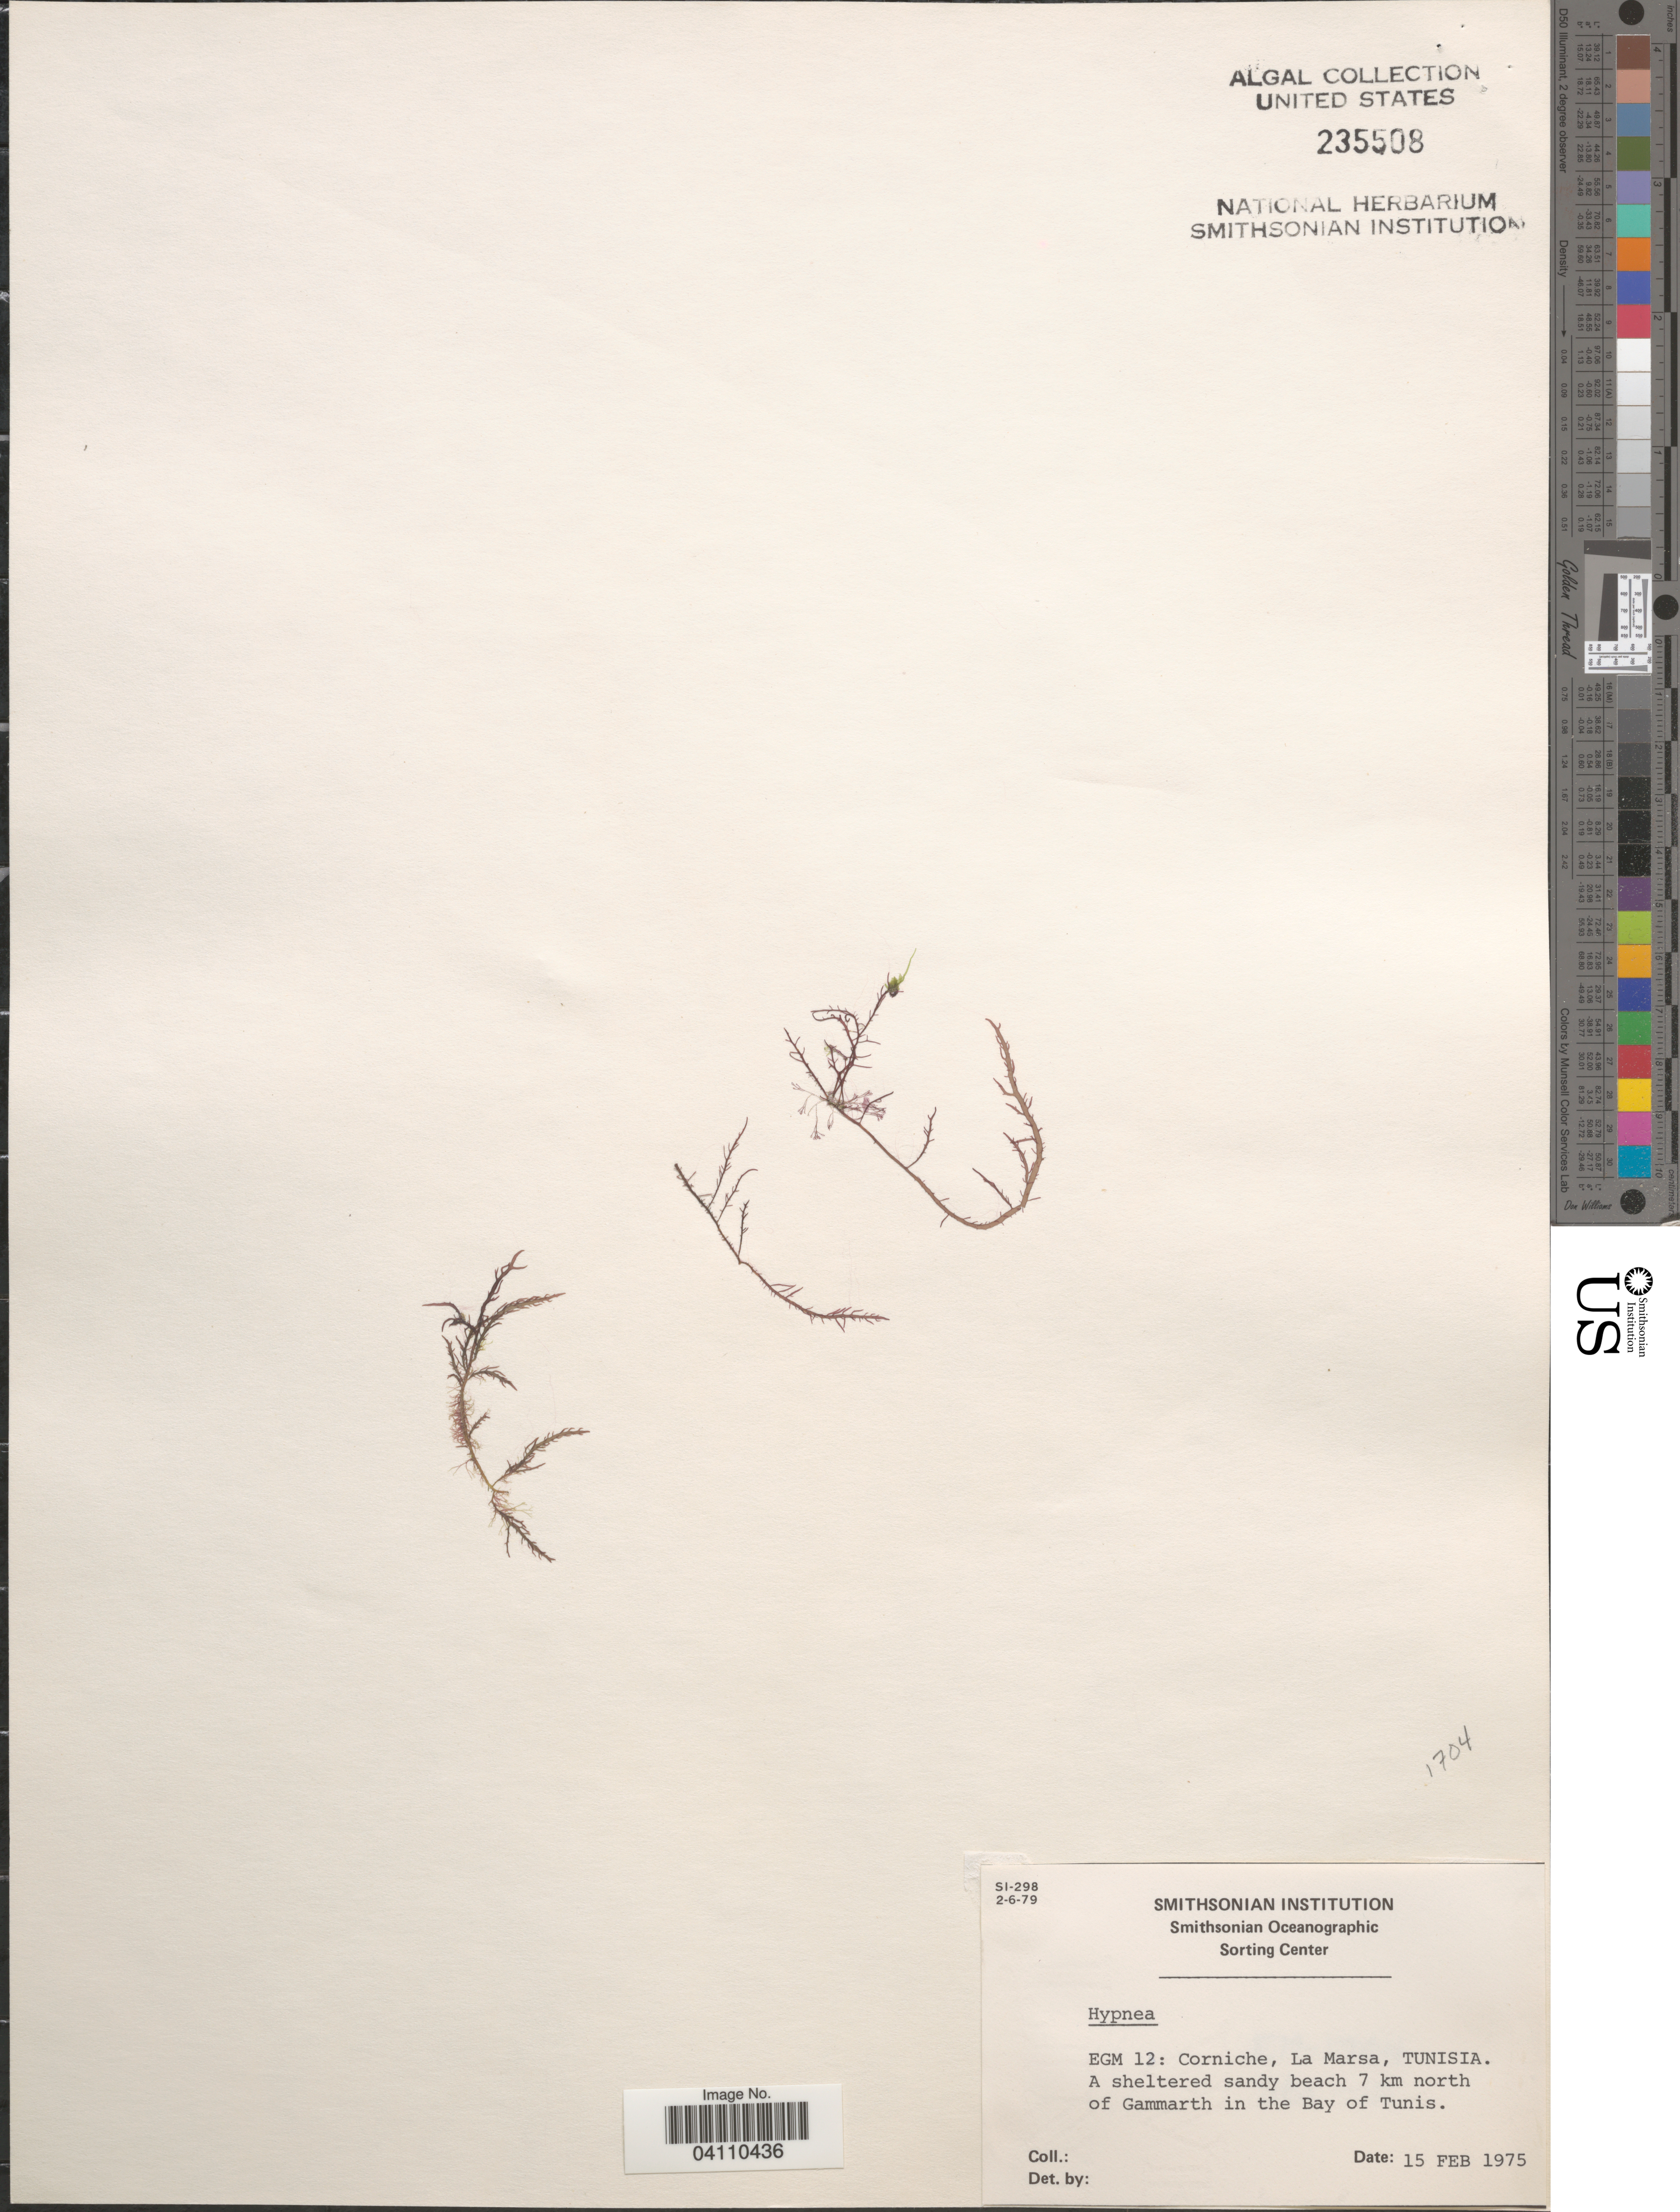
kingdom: Plantae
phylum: Rhodophyta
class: Florideophyceae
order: Gigartinales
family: Cystocloniaceae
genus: Hypnea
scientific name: Hypnea sp.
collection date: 1975-02-15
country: Tunisia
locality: EGM 12: Corniche, La Marsa, Tunisia. A sheltered sandy beach 7 km north of Gammarth in the Bay of Tunis.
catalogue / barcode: US 235508